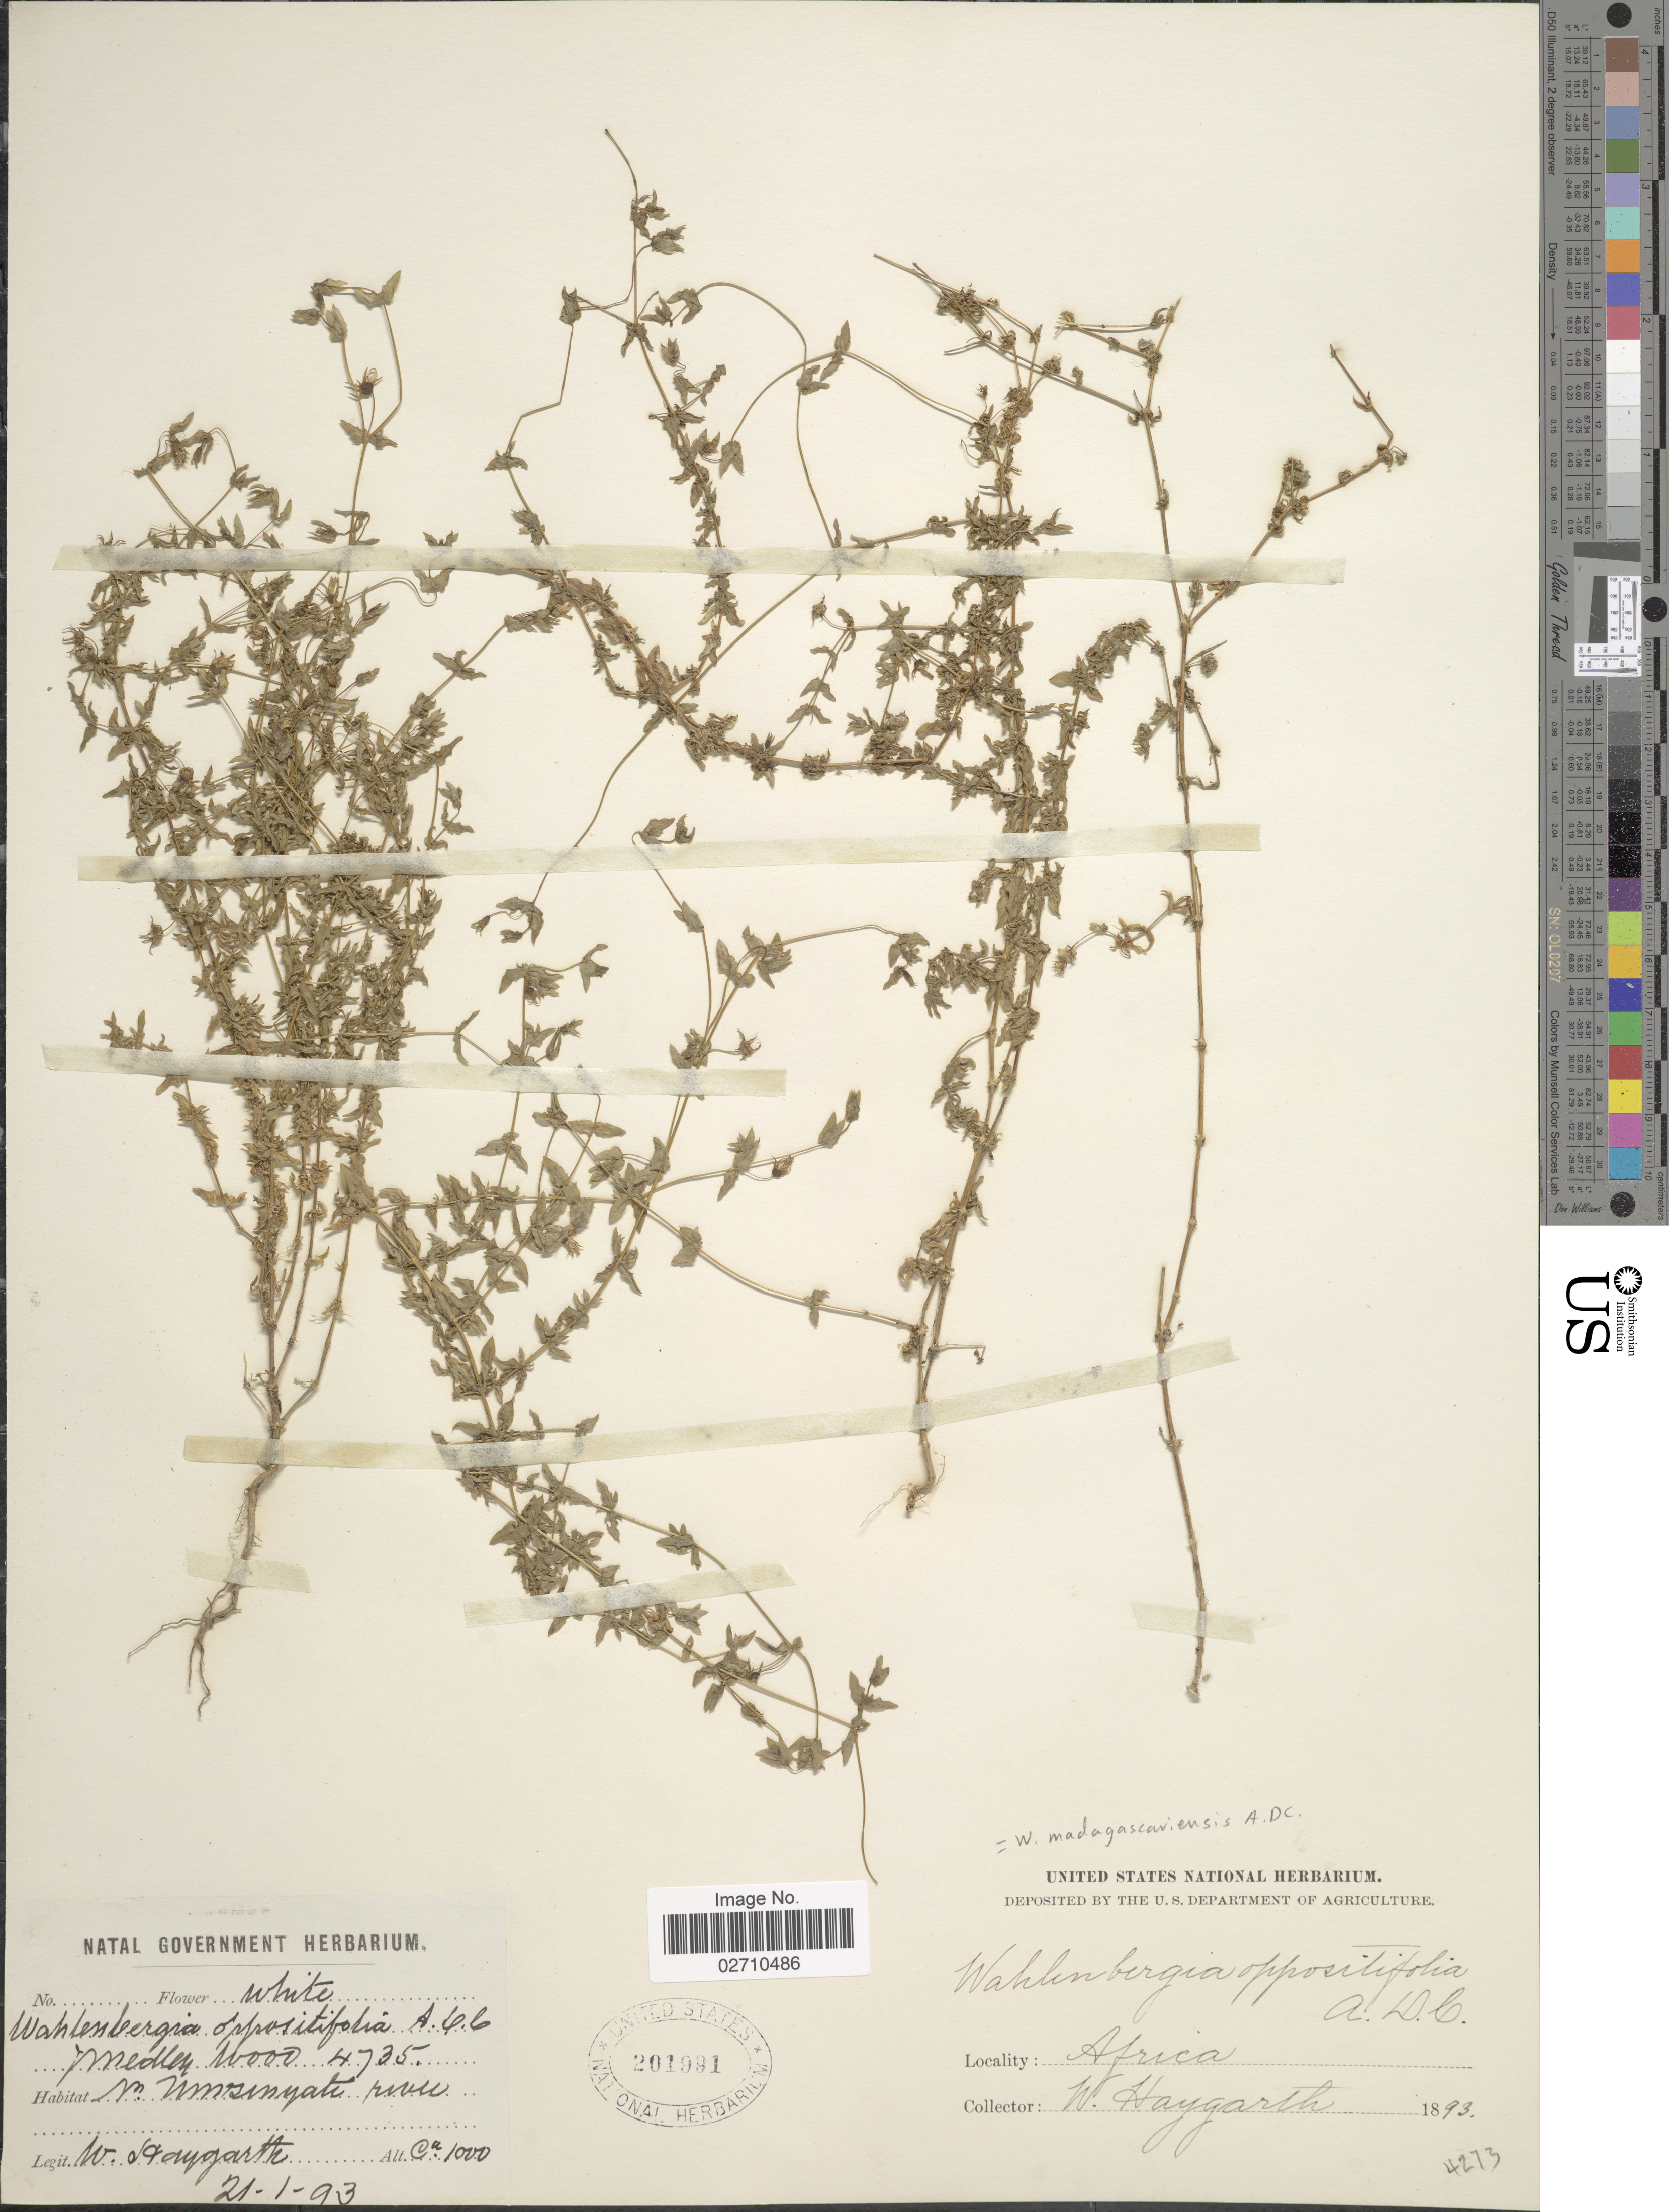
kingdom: Plantae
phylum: Tracheophyta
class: Magnoliopsida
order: Asterales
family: Campanulaceae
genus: Wahlenbergia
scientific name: Wahlenbergia madagascariensis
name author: A. DC.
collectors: W. Haygarth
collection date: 1893-01-21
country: South Africa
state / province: KwaZulu-Natal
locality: Africa. N. uMzinyati river.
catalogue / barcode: US 201991